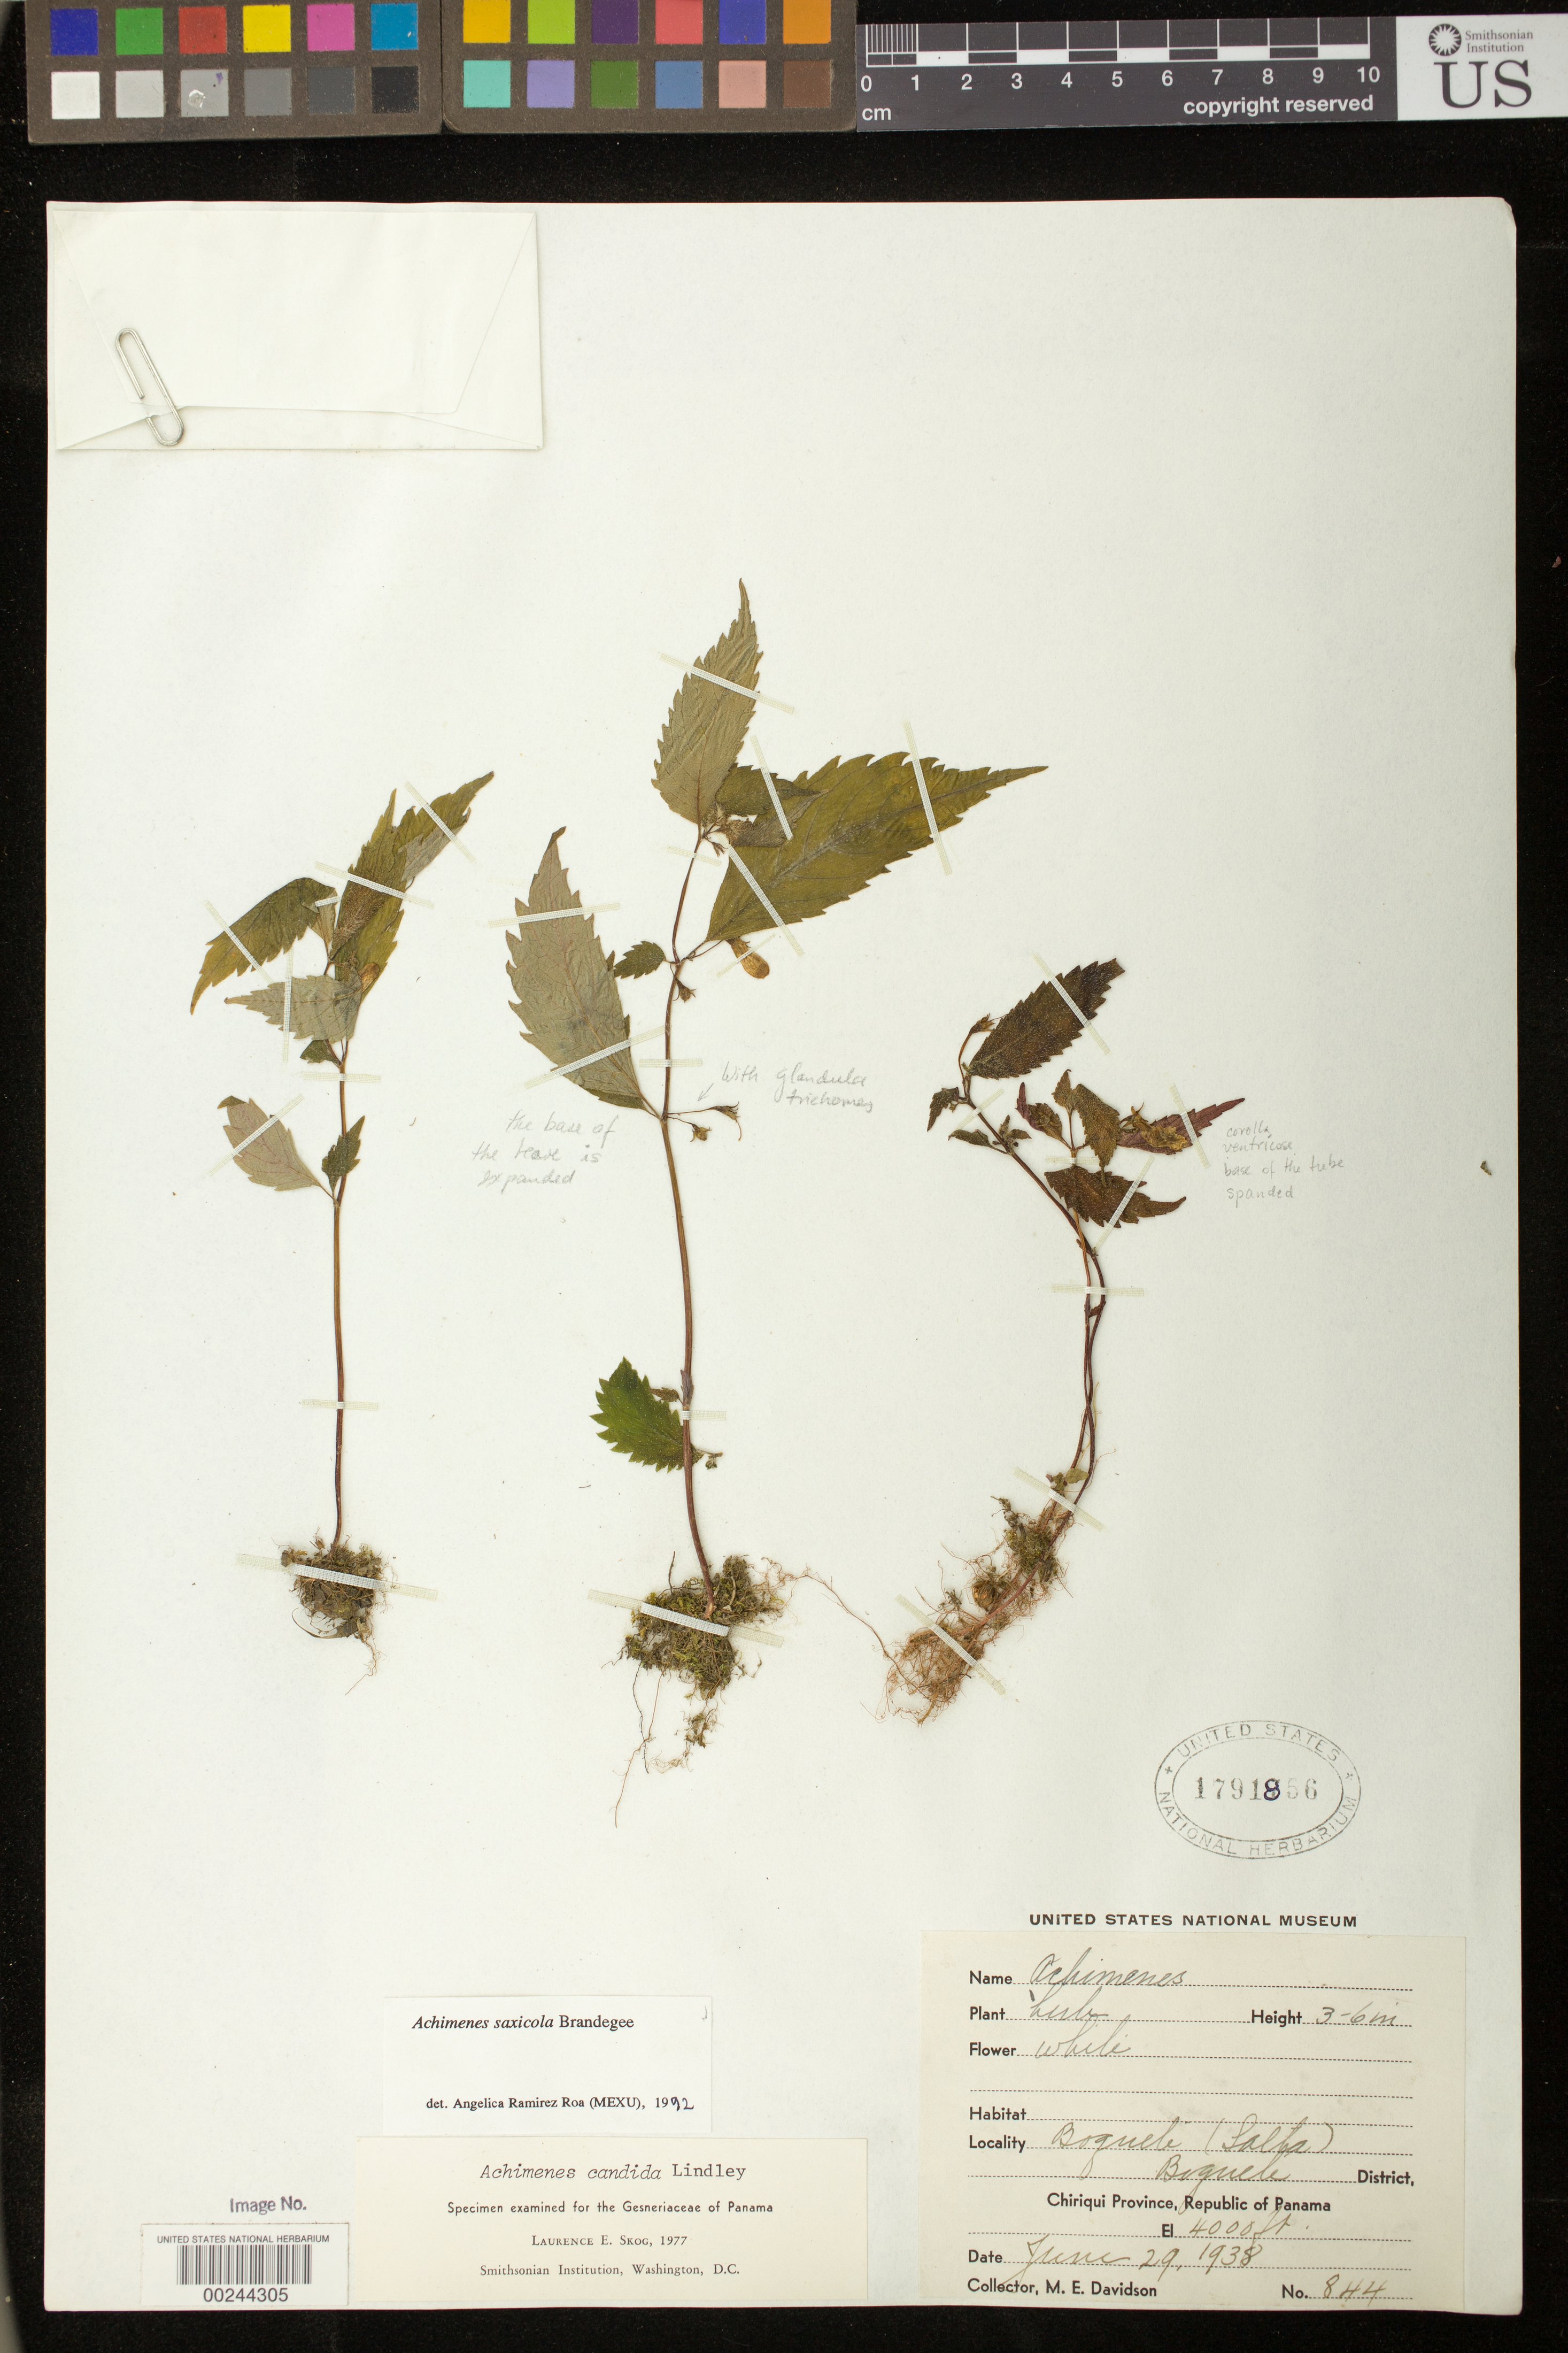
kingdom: Plantae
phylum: Tracheophyta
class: Magnoliopsida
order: Lamiales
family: Gesneriaceae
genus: Achimenes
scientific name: Achimenes saxicola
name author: (Brandegee) C.V. Morton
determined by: Ramírez-Roa, A.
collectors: M. E. Davidson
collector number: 844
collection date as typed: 29 Jun 1938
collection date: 1938-06-29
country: Panama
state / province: Chiriquí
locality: Boquete (Salta) Boquete District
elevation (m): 1219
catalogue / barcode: US 1791856